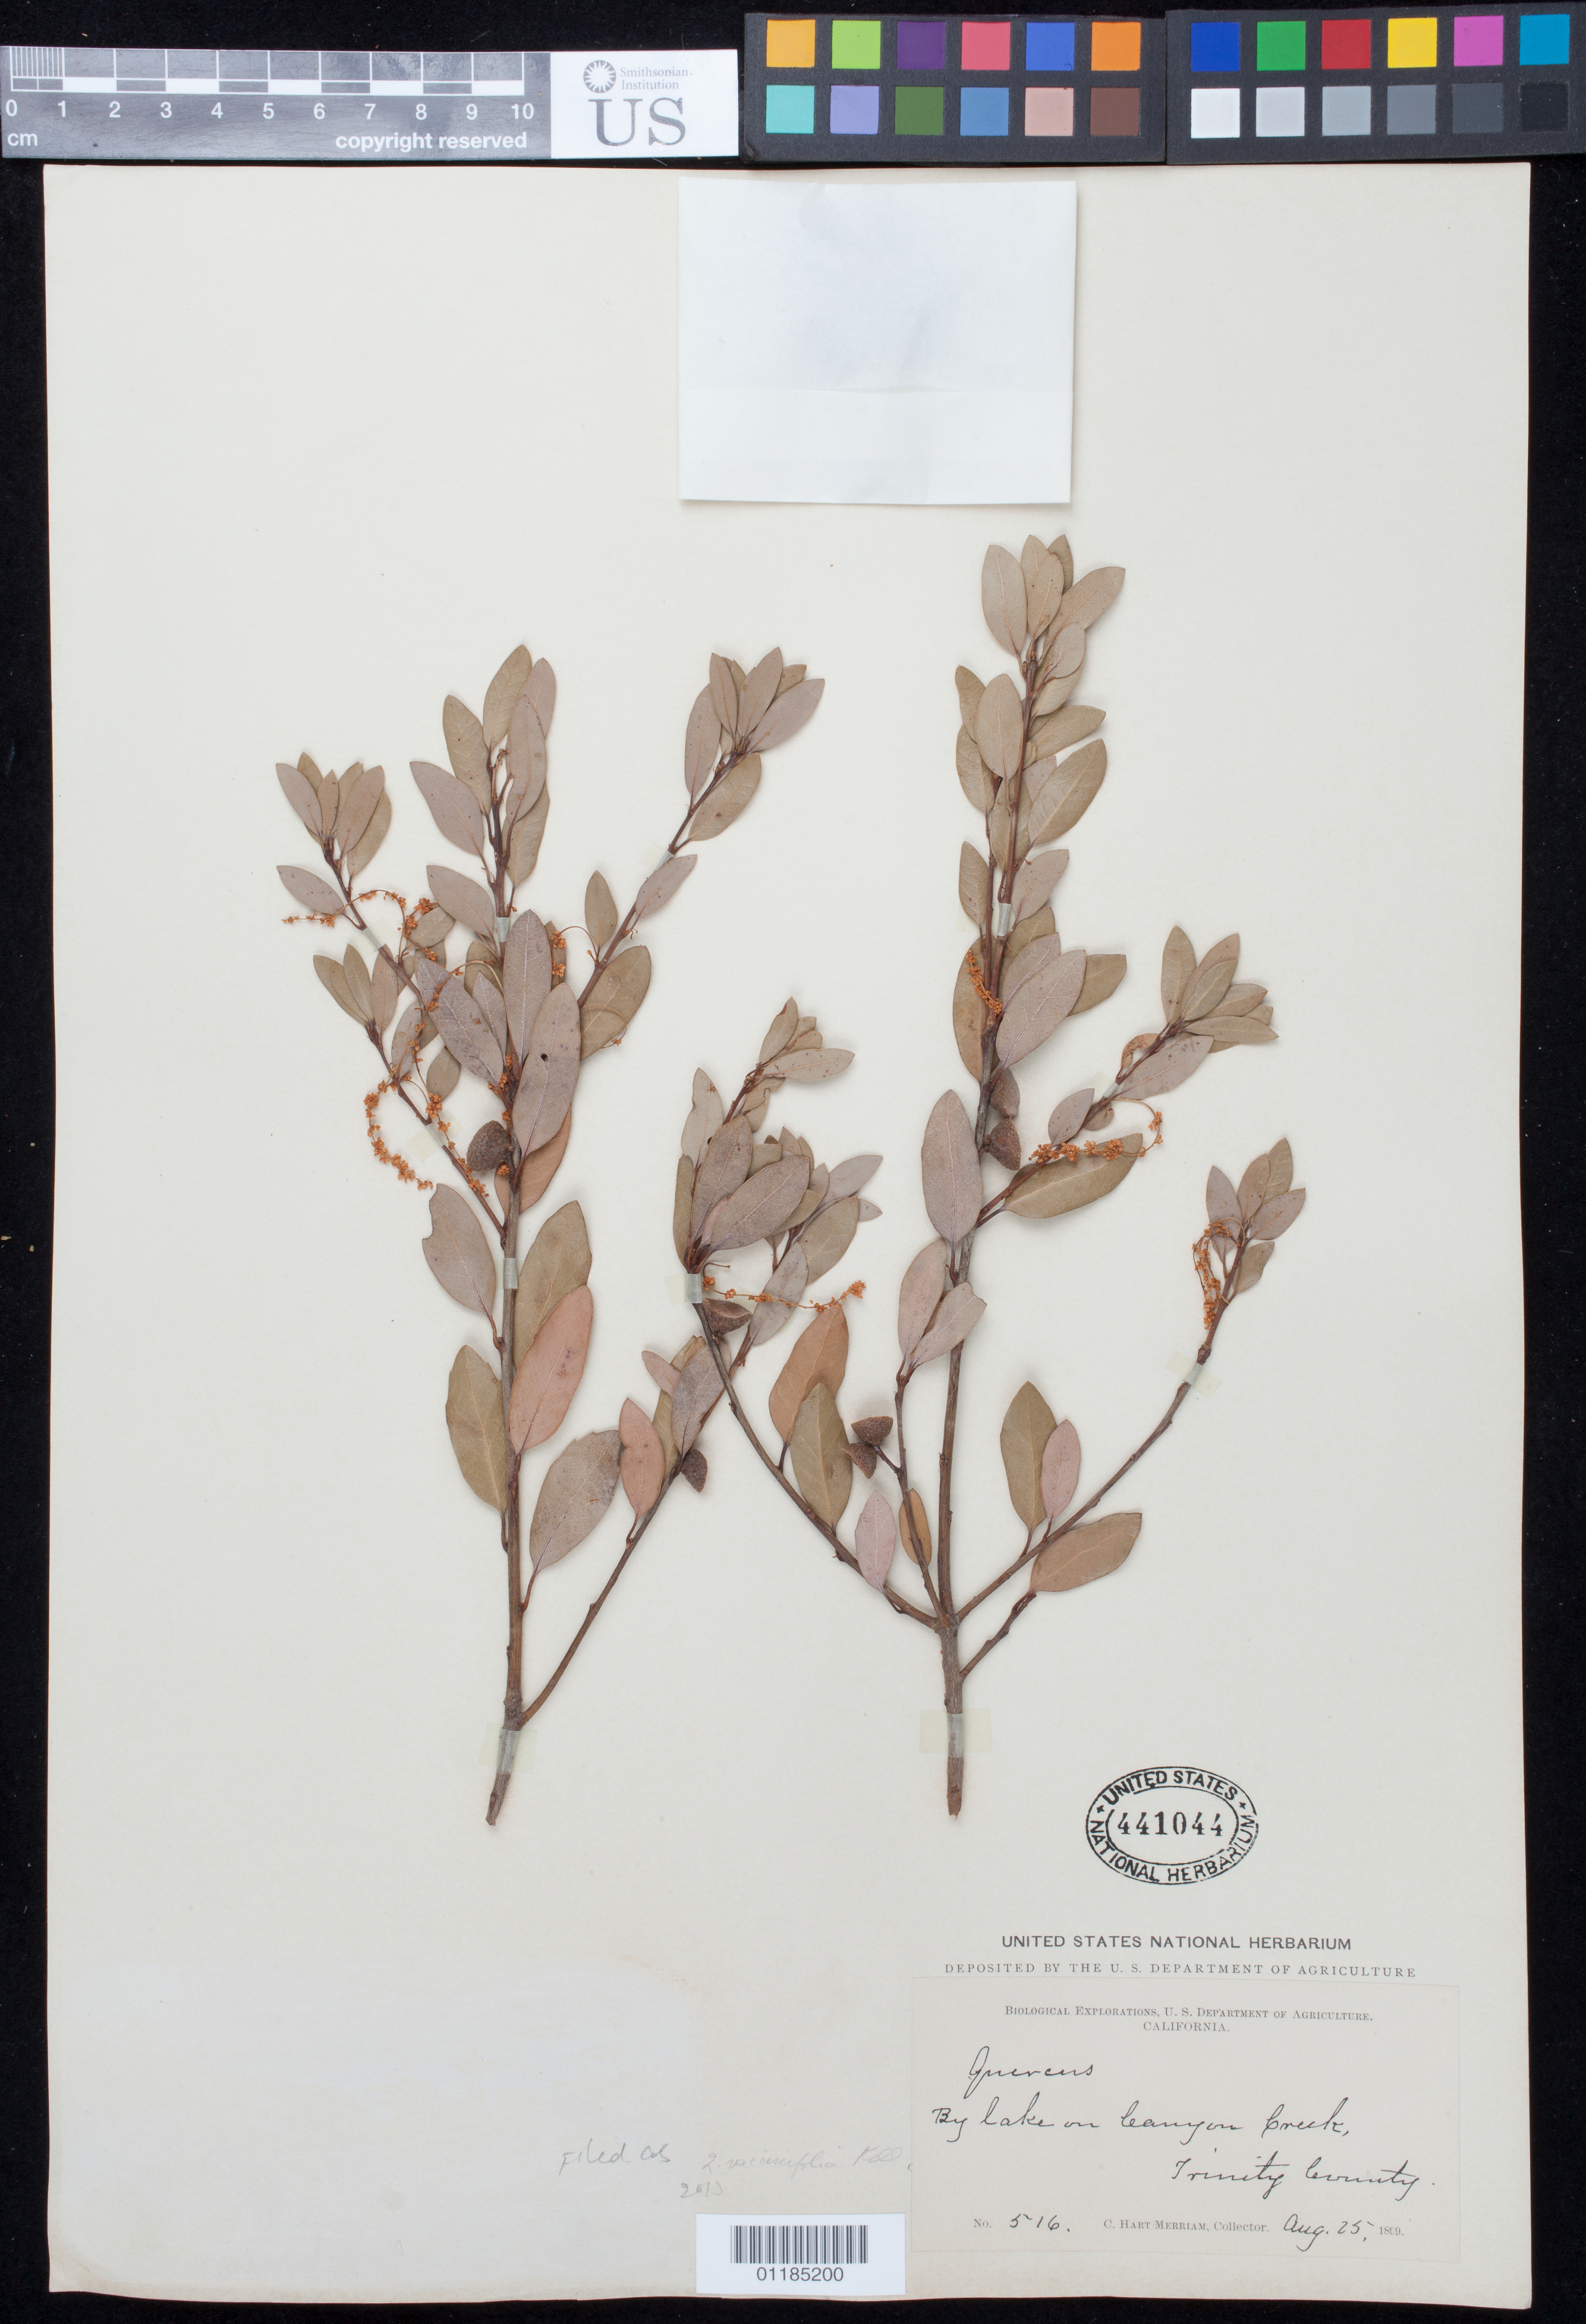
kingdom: Plantae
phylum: Tracheophyta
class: Magnoliopsida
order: Fagales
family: Fagaceae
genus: Quercus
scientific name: Quercus aaata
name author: C.H. Müll.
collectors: C. Merriam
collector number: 516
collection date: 1899-08-25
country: United States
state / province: California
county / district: Trinity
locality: By lake on Canyon Creek, Trinity County.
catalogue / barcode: US 441044